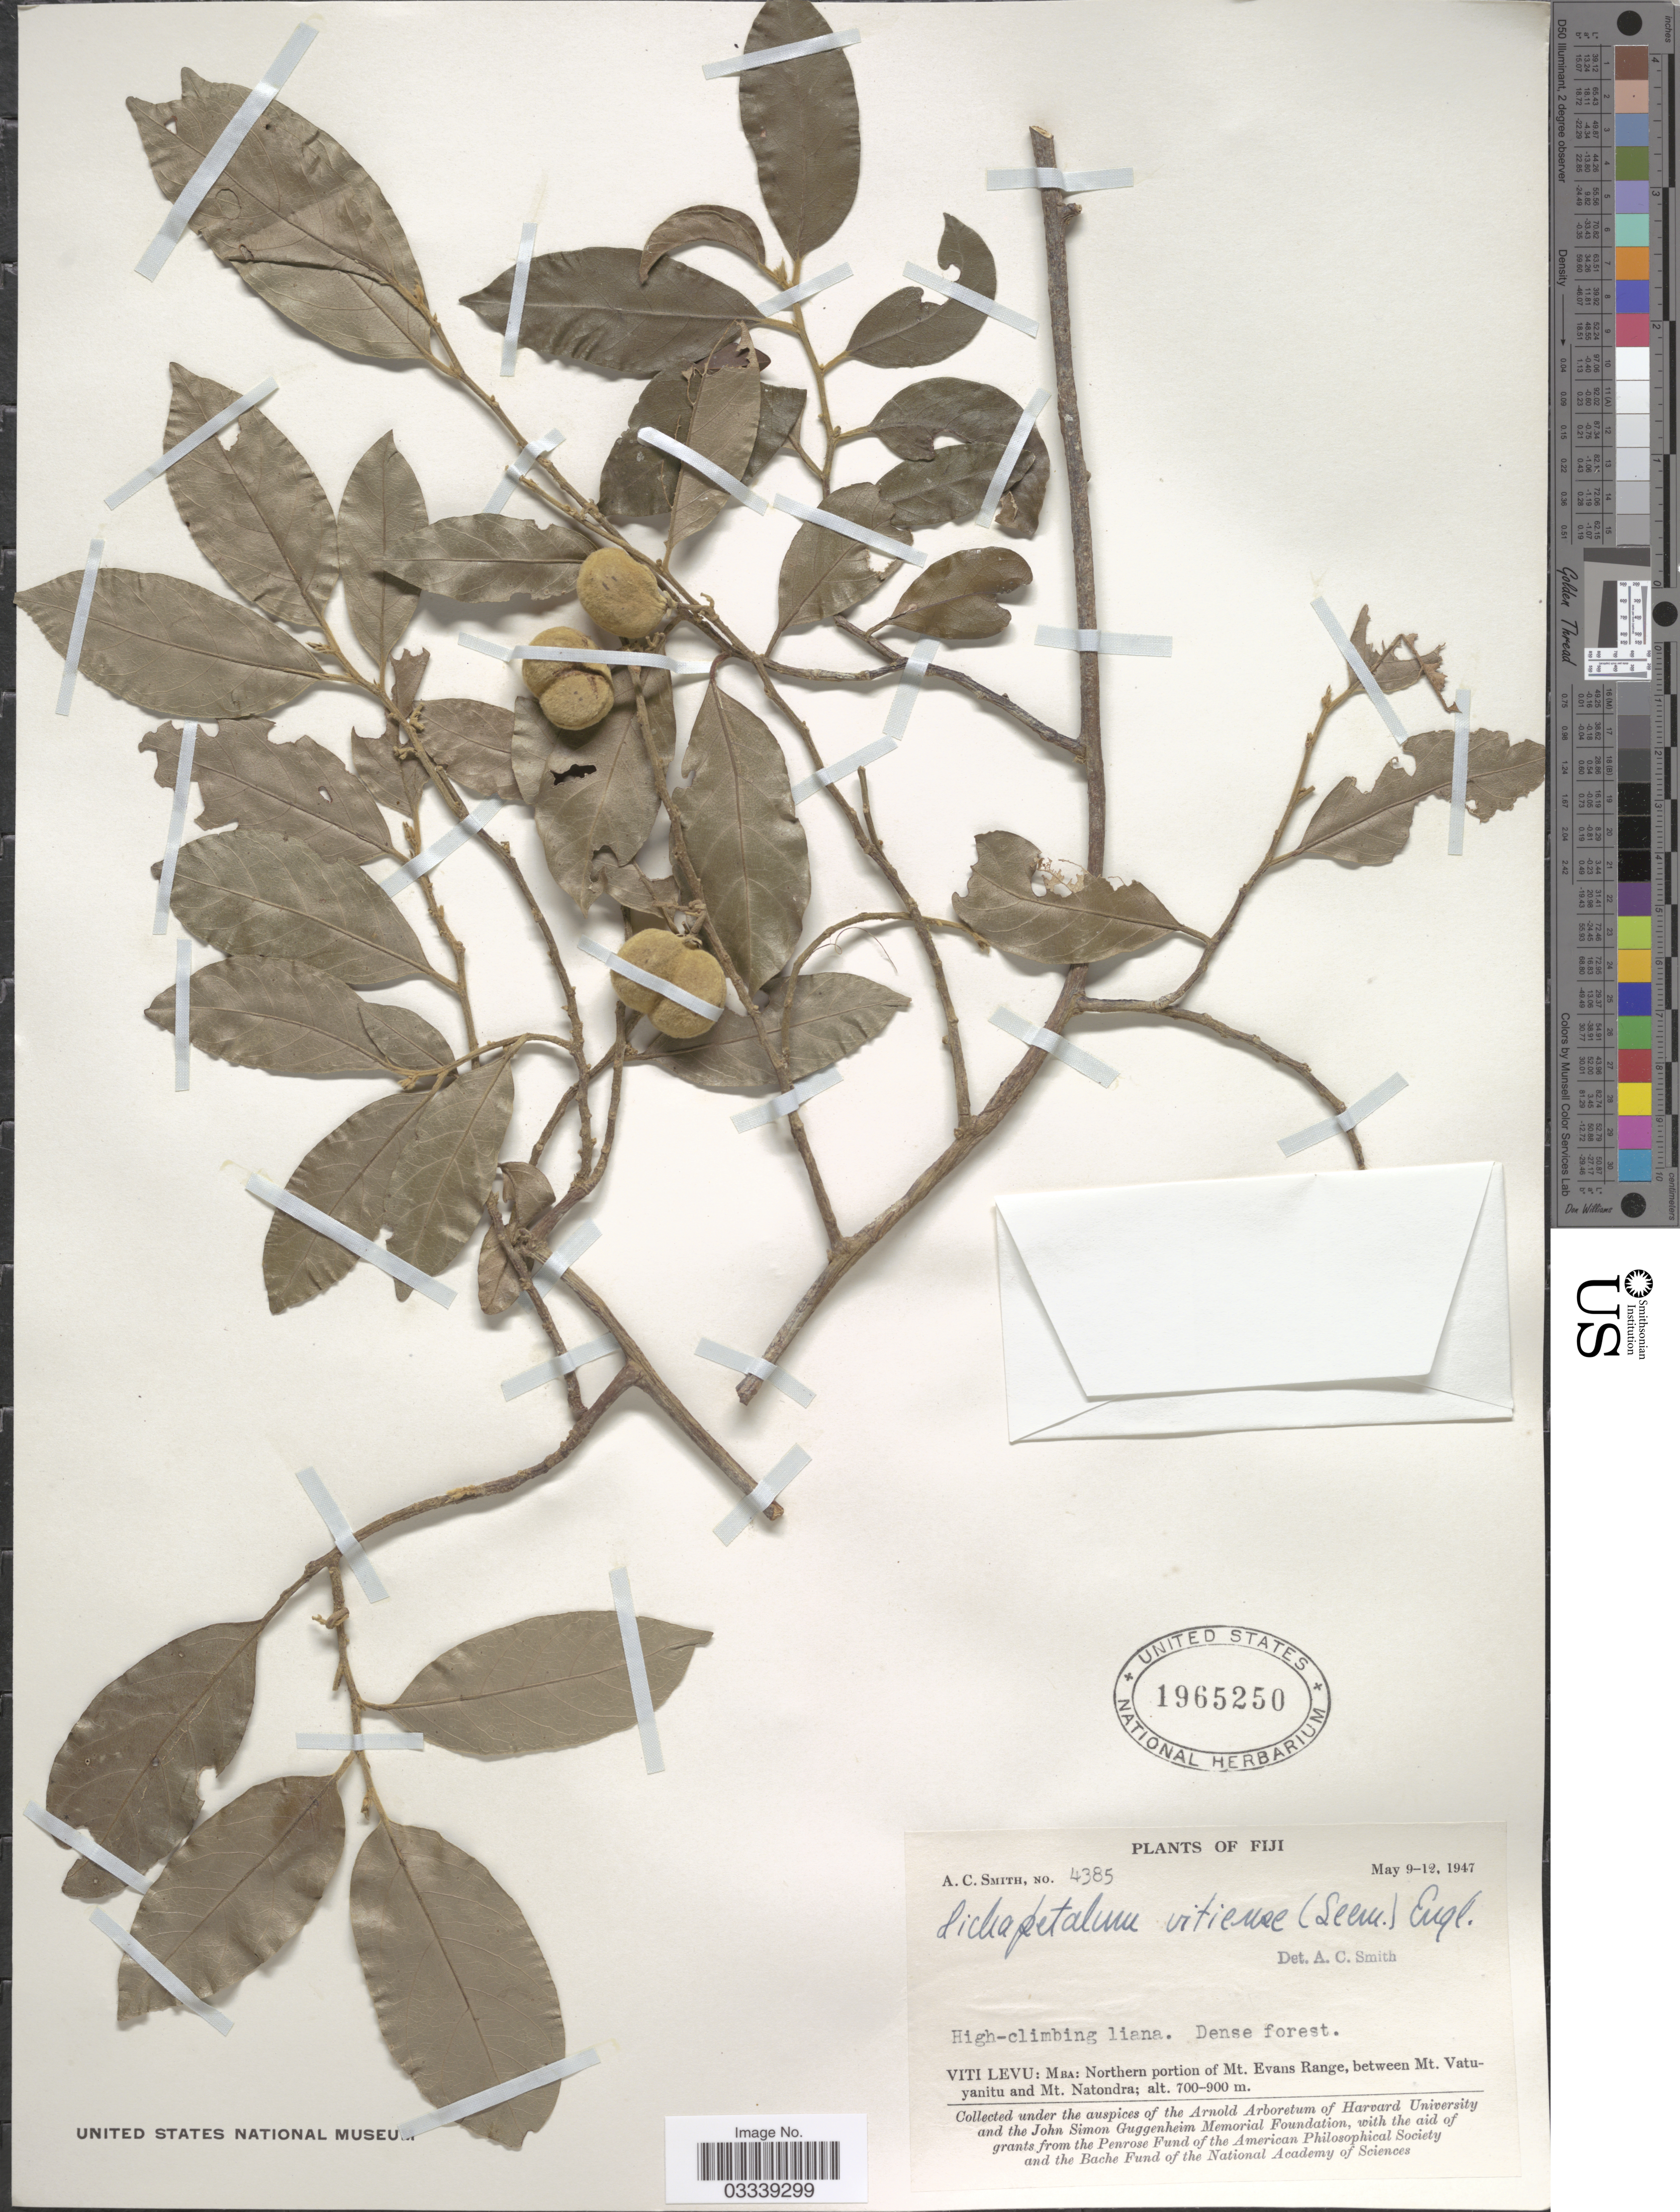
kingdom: Plantae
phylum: Tracheophyta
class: Magnoliopsida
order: Malpighiales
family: Dichapetalaceae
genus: Dichapetalum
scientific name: Dichapetalum vitiense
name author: (Seem.) Engl.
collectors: A. C. Smith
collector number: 4385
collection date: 1947-05-09/1947-05-12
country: Fiji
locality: Viti Levu: Mba: Northern portion of Mt. Evans Range, between Mt. Vatuyanitu and Mt. Natondra.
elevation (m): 700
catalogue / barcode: US 1965250